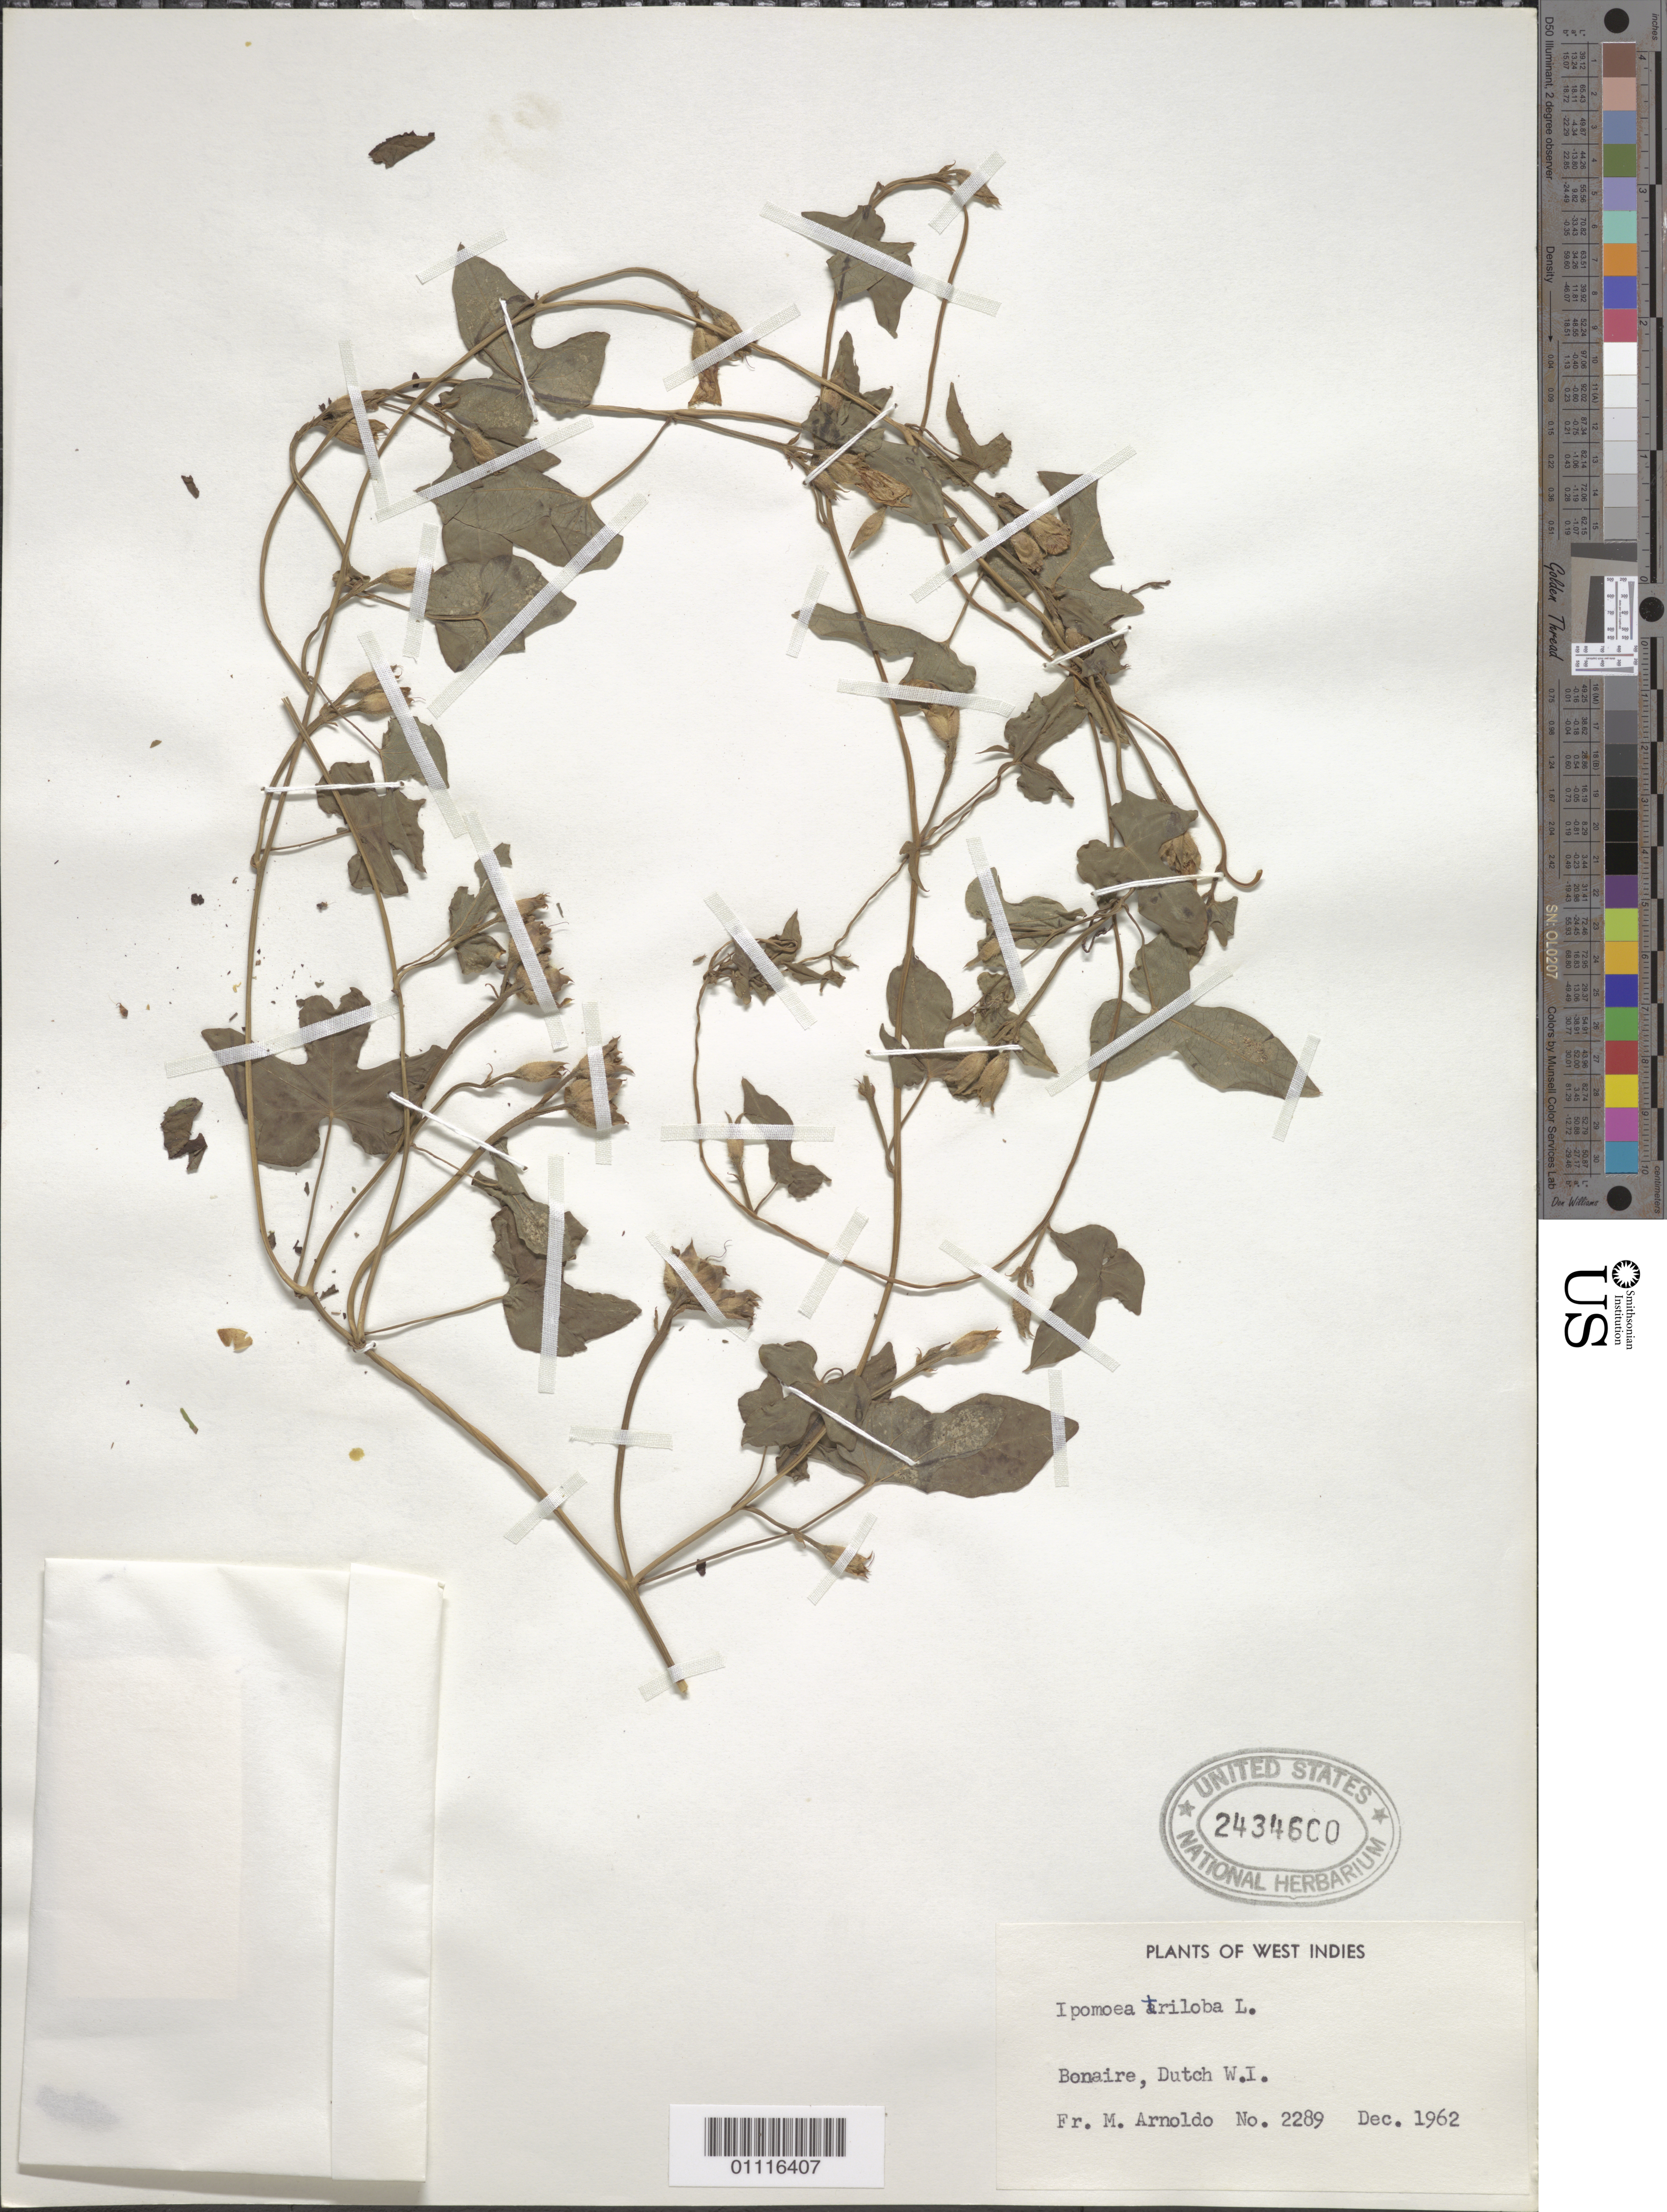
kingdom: Plantae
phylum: Tracheophyta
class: Magnoliopsida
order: Solanales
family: Convolvulaceae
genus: Ipomoea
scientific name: Ipomoea triloba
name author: L.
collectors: N. Arnoldo-Broeders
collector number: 2289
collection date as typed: Dec 1962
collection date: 1962-12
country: Netherlands Antilles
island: Bonaire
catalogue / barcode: US 2434600